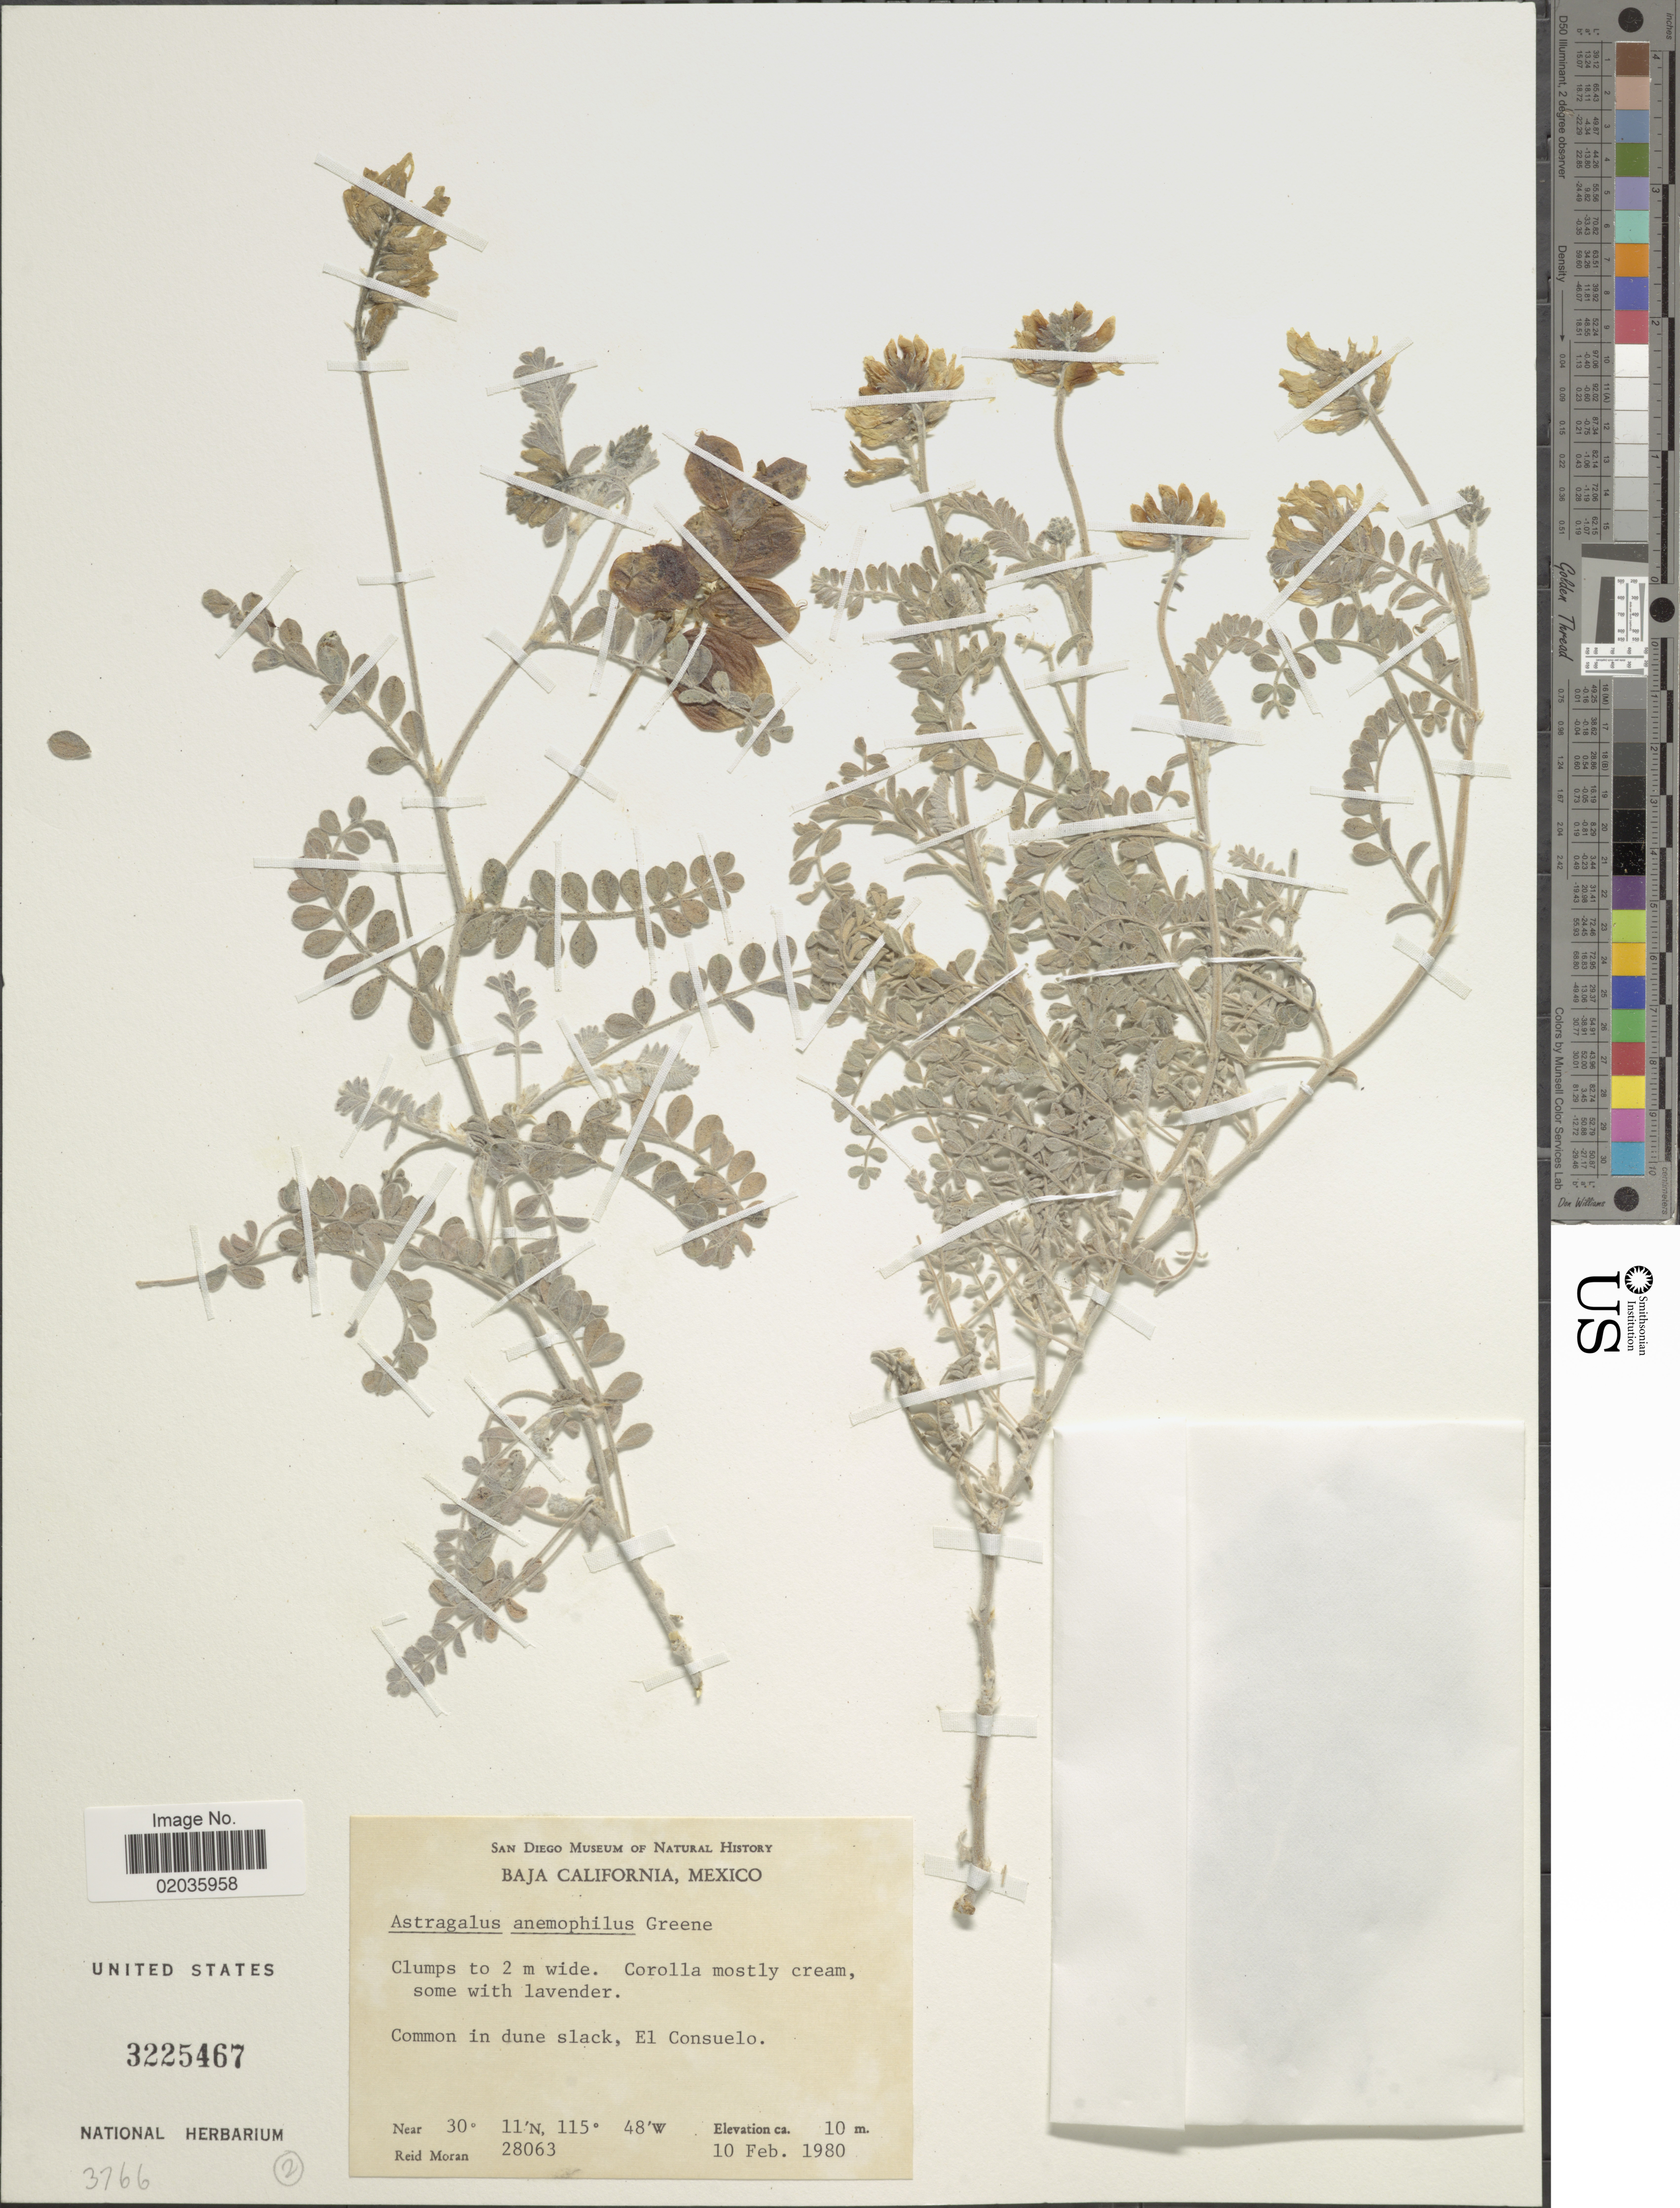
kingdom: Plantae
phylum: Tracheophyta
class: Magnoliopsida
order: Fabales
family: Fabaceae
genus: Astragalus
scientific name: Astragalus anemophilus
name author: Greene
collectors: R. V. Moran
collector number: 28063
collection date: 1980-02-10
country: Mexico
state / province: Baja California Norte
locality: Common in dune slack, El Consuelo.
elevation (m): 10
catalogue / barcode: US 3225467